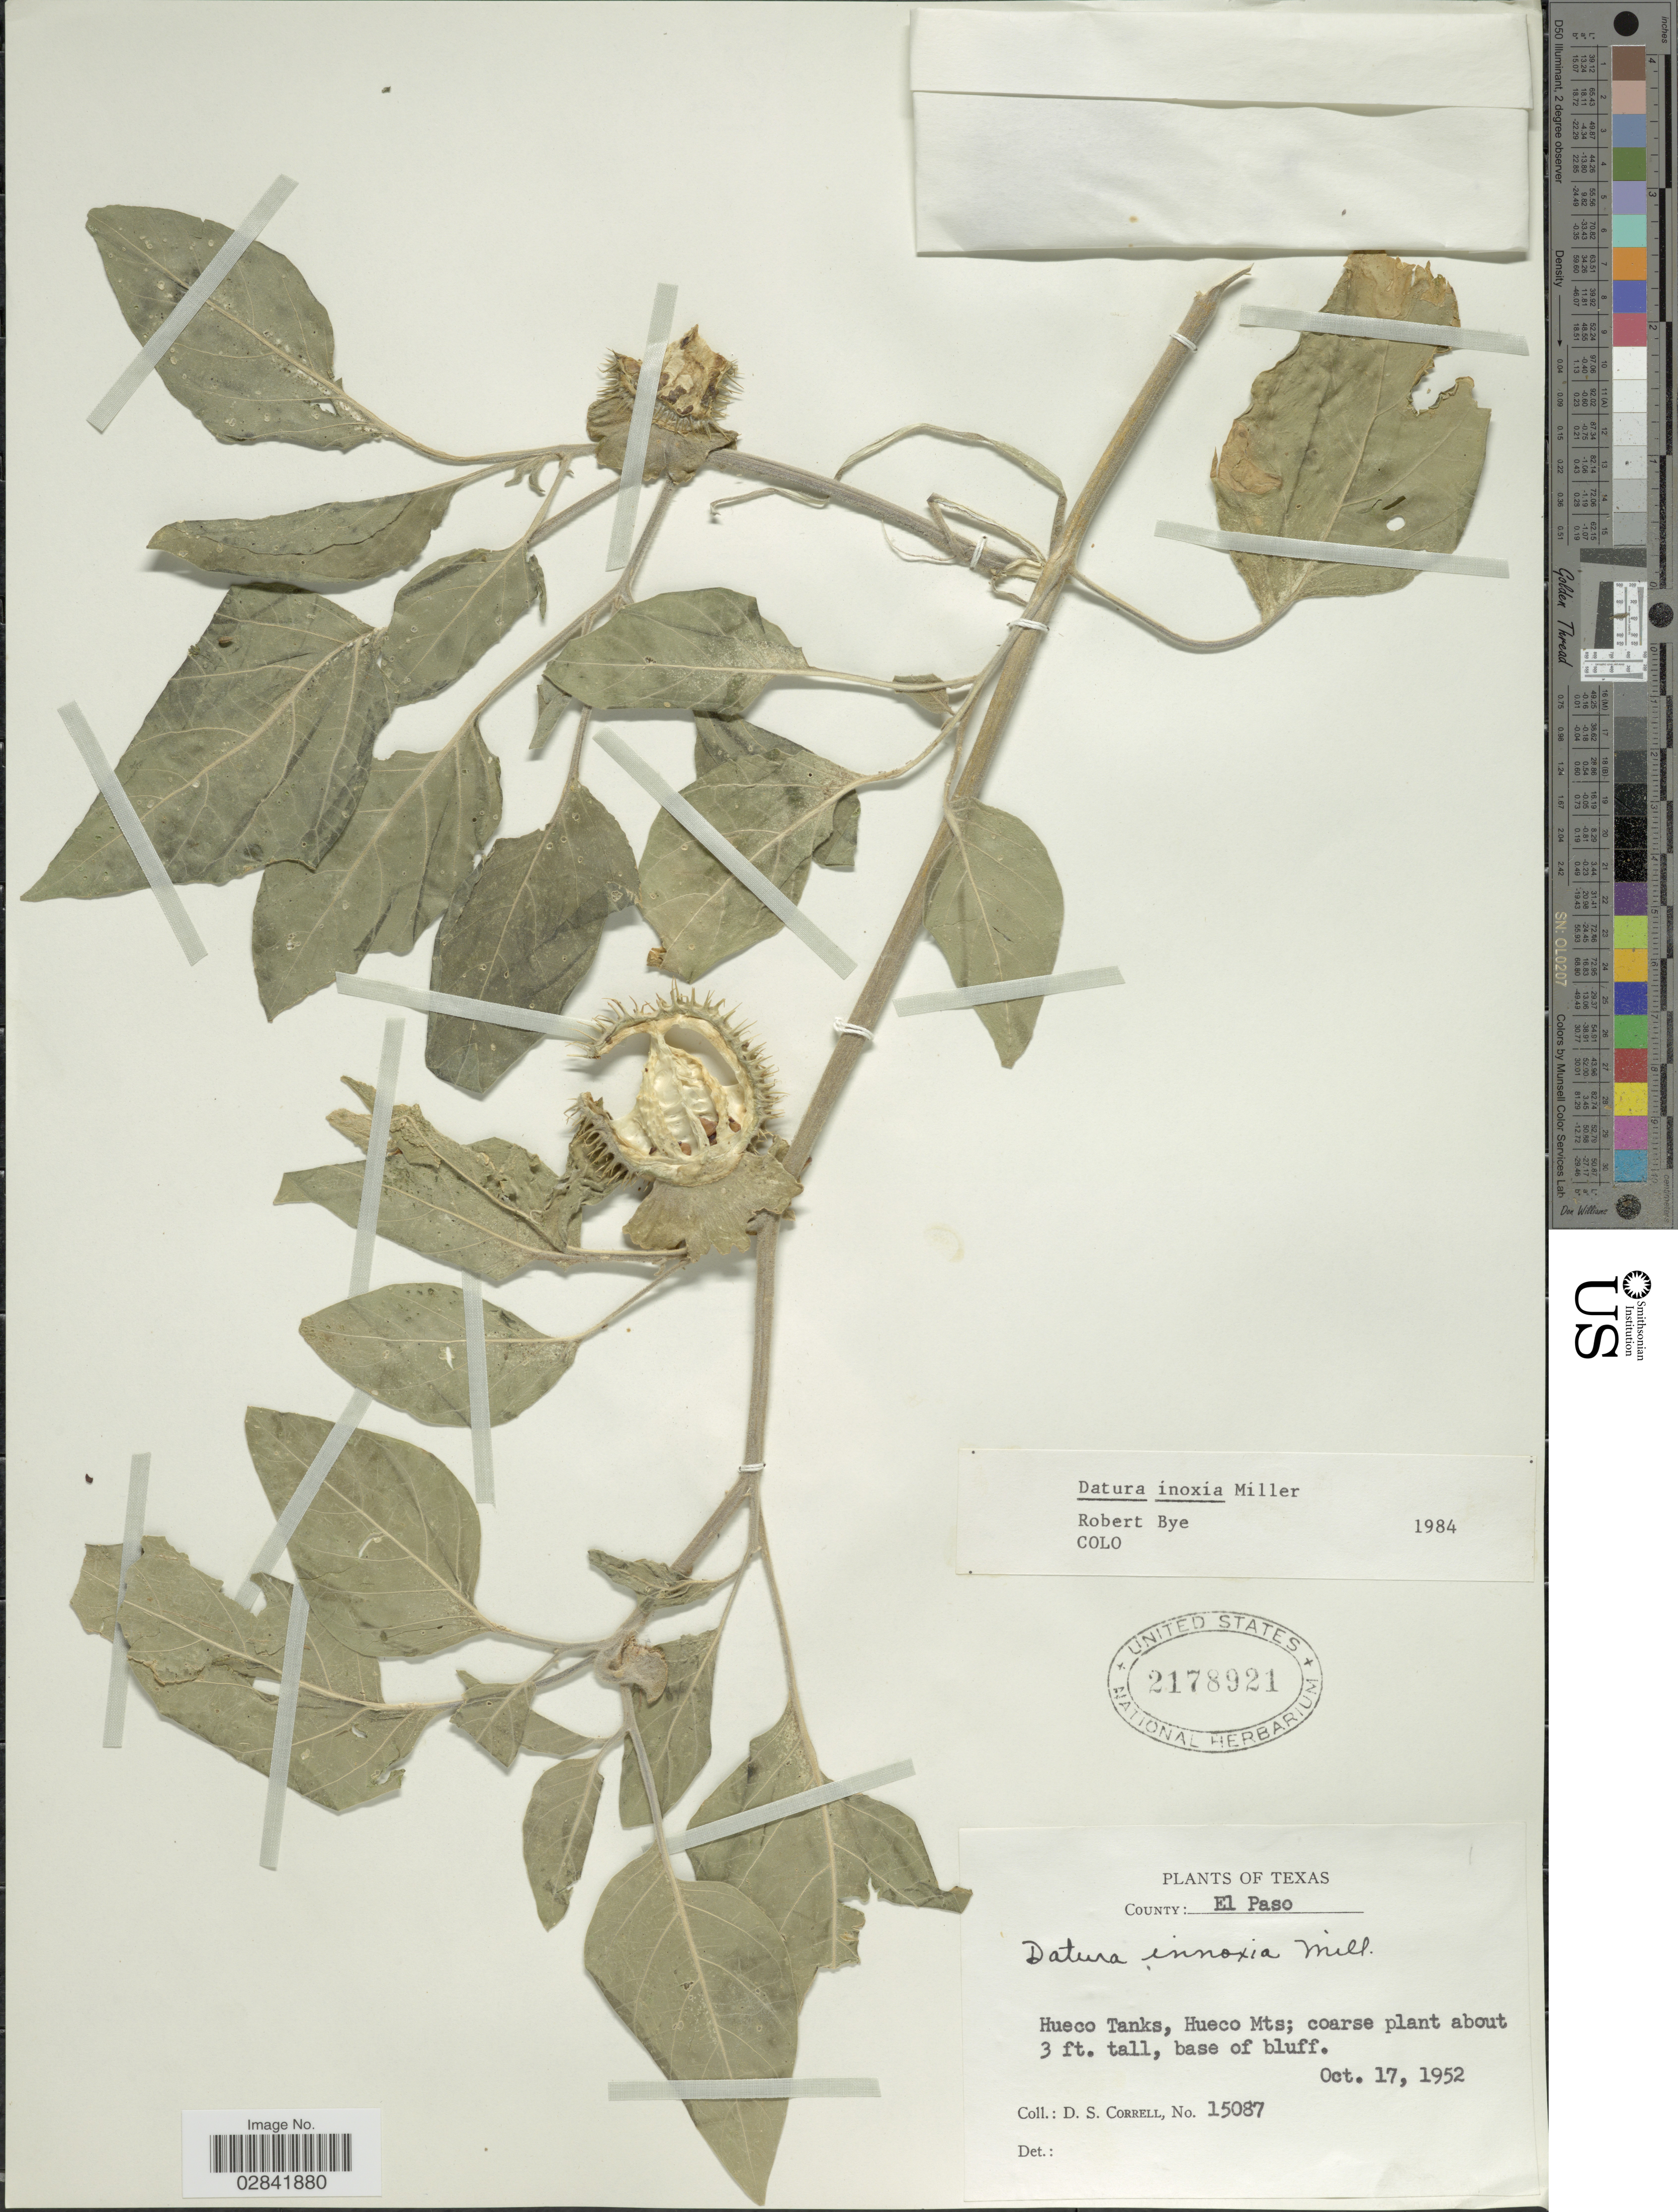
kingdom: Plantae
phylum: Tracheophyta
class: Magnoliopsida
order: Solanales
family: Solanaceae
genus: Datura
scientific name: Datura innoxia subsp. quinquecuspidata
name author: (Torr.) A.S. Barclay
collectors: D. S. Correll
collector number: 15087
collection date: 1952-10-17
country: United States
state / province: Texas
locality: County: El Paso. Hueco Tanks, Hueco Mts.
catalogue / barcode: US 2178921